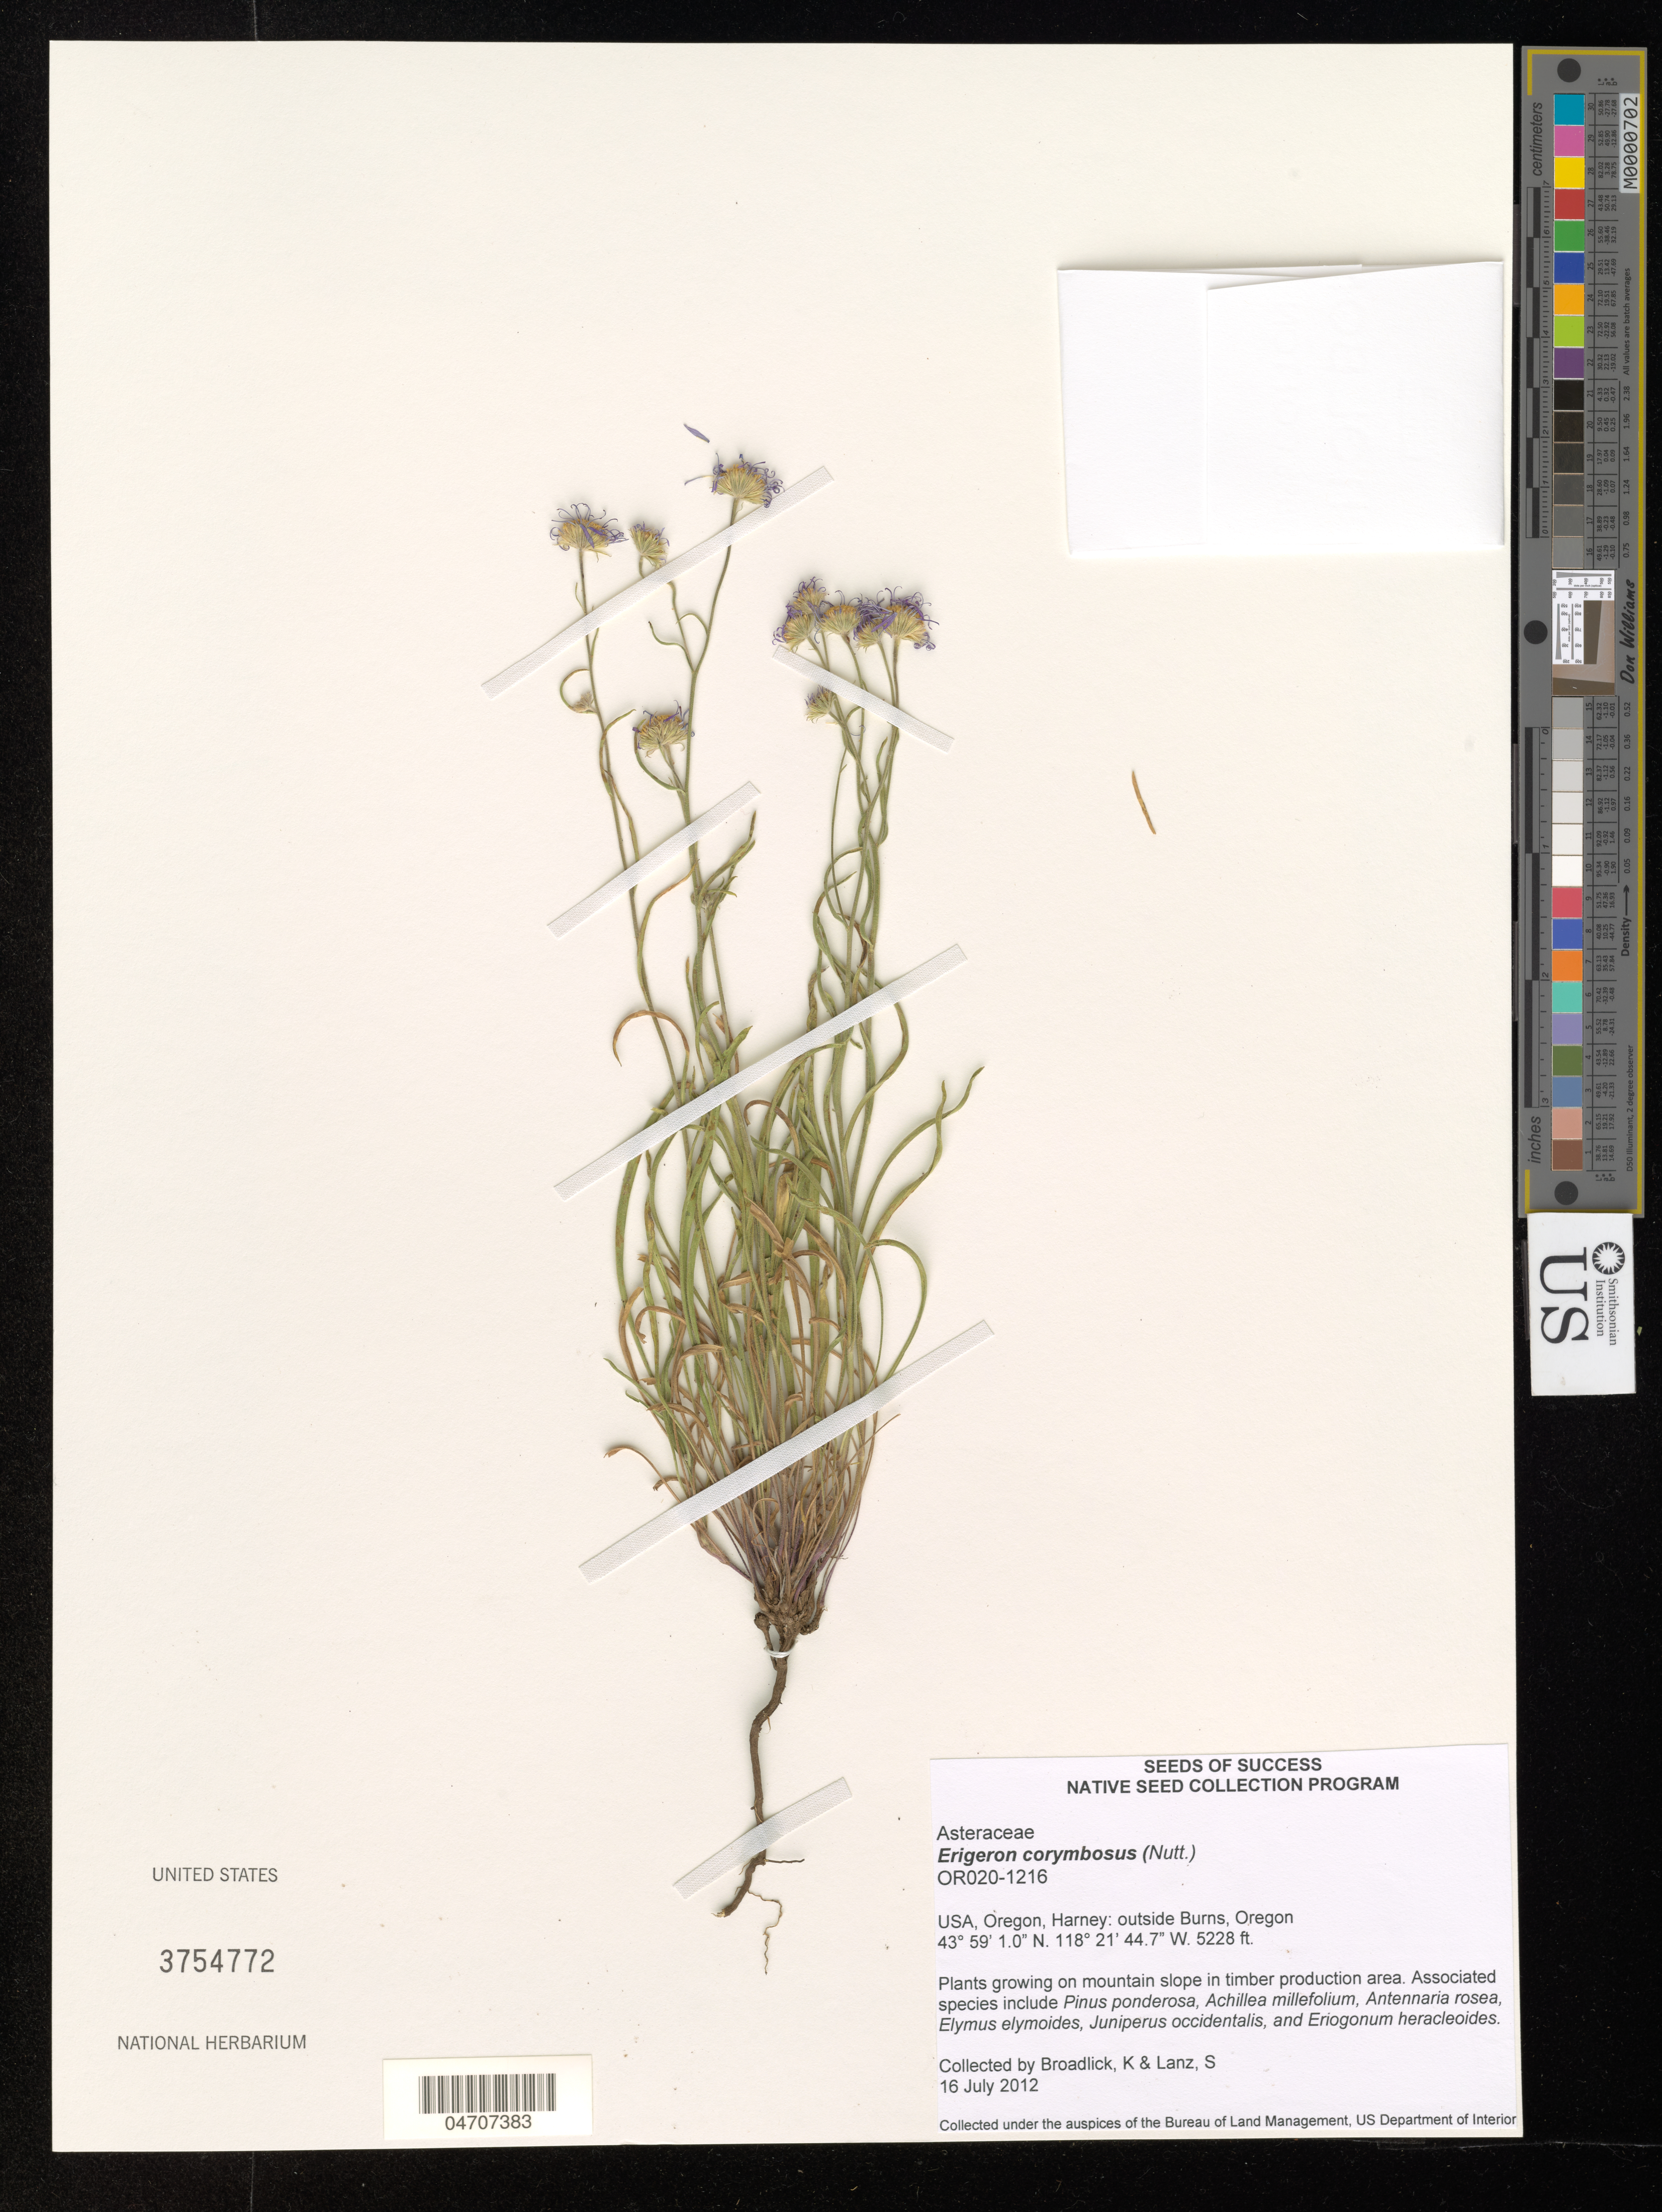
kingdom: Plantae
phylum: Tracheophyta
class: Magnoliopsida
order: Asterales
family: Asteraceae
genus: Erigeron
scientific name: Erigeron corymbosus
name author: Nutt.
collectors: C. Monroy & J. Dyer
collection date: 2012-07-16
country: United States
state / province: Oregon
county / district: Harney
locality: Harney: outside Burns.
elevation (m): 1593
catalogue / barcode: US 3754772